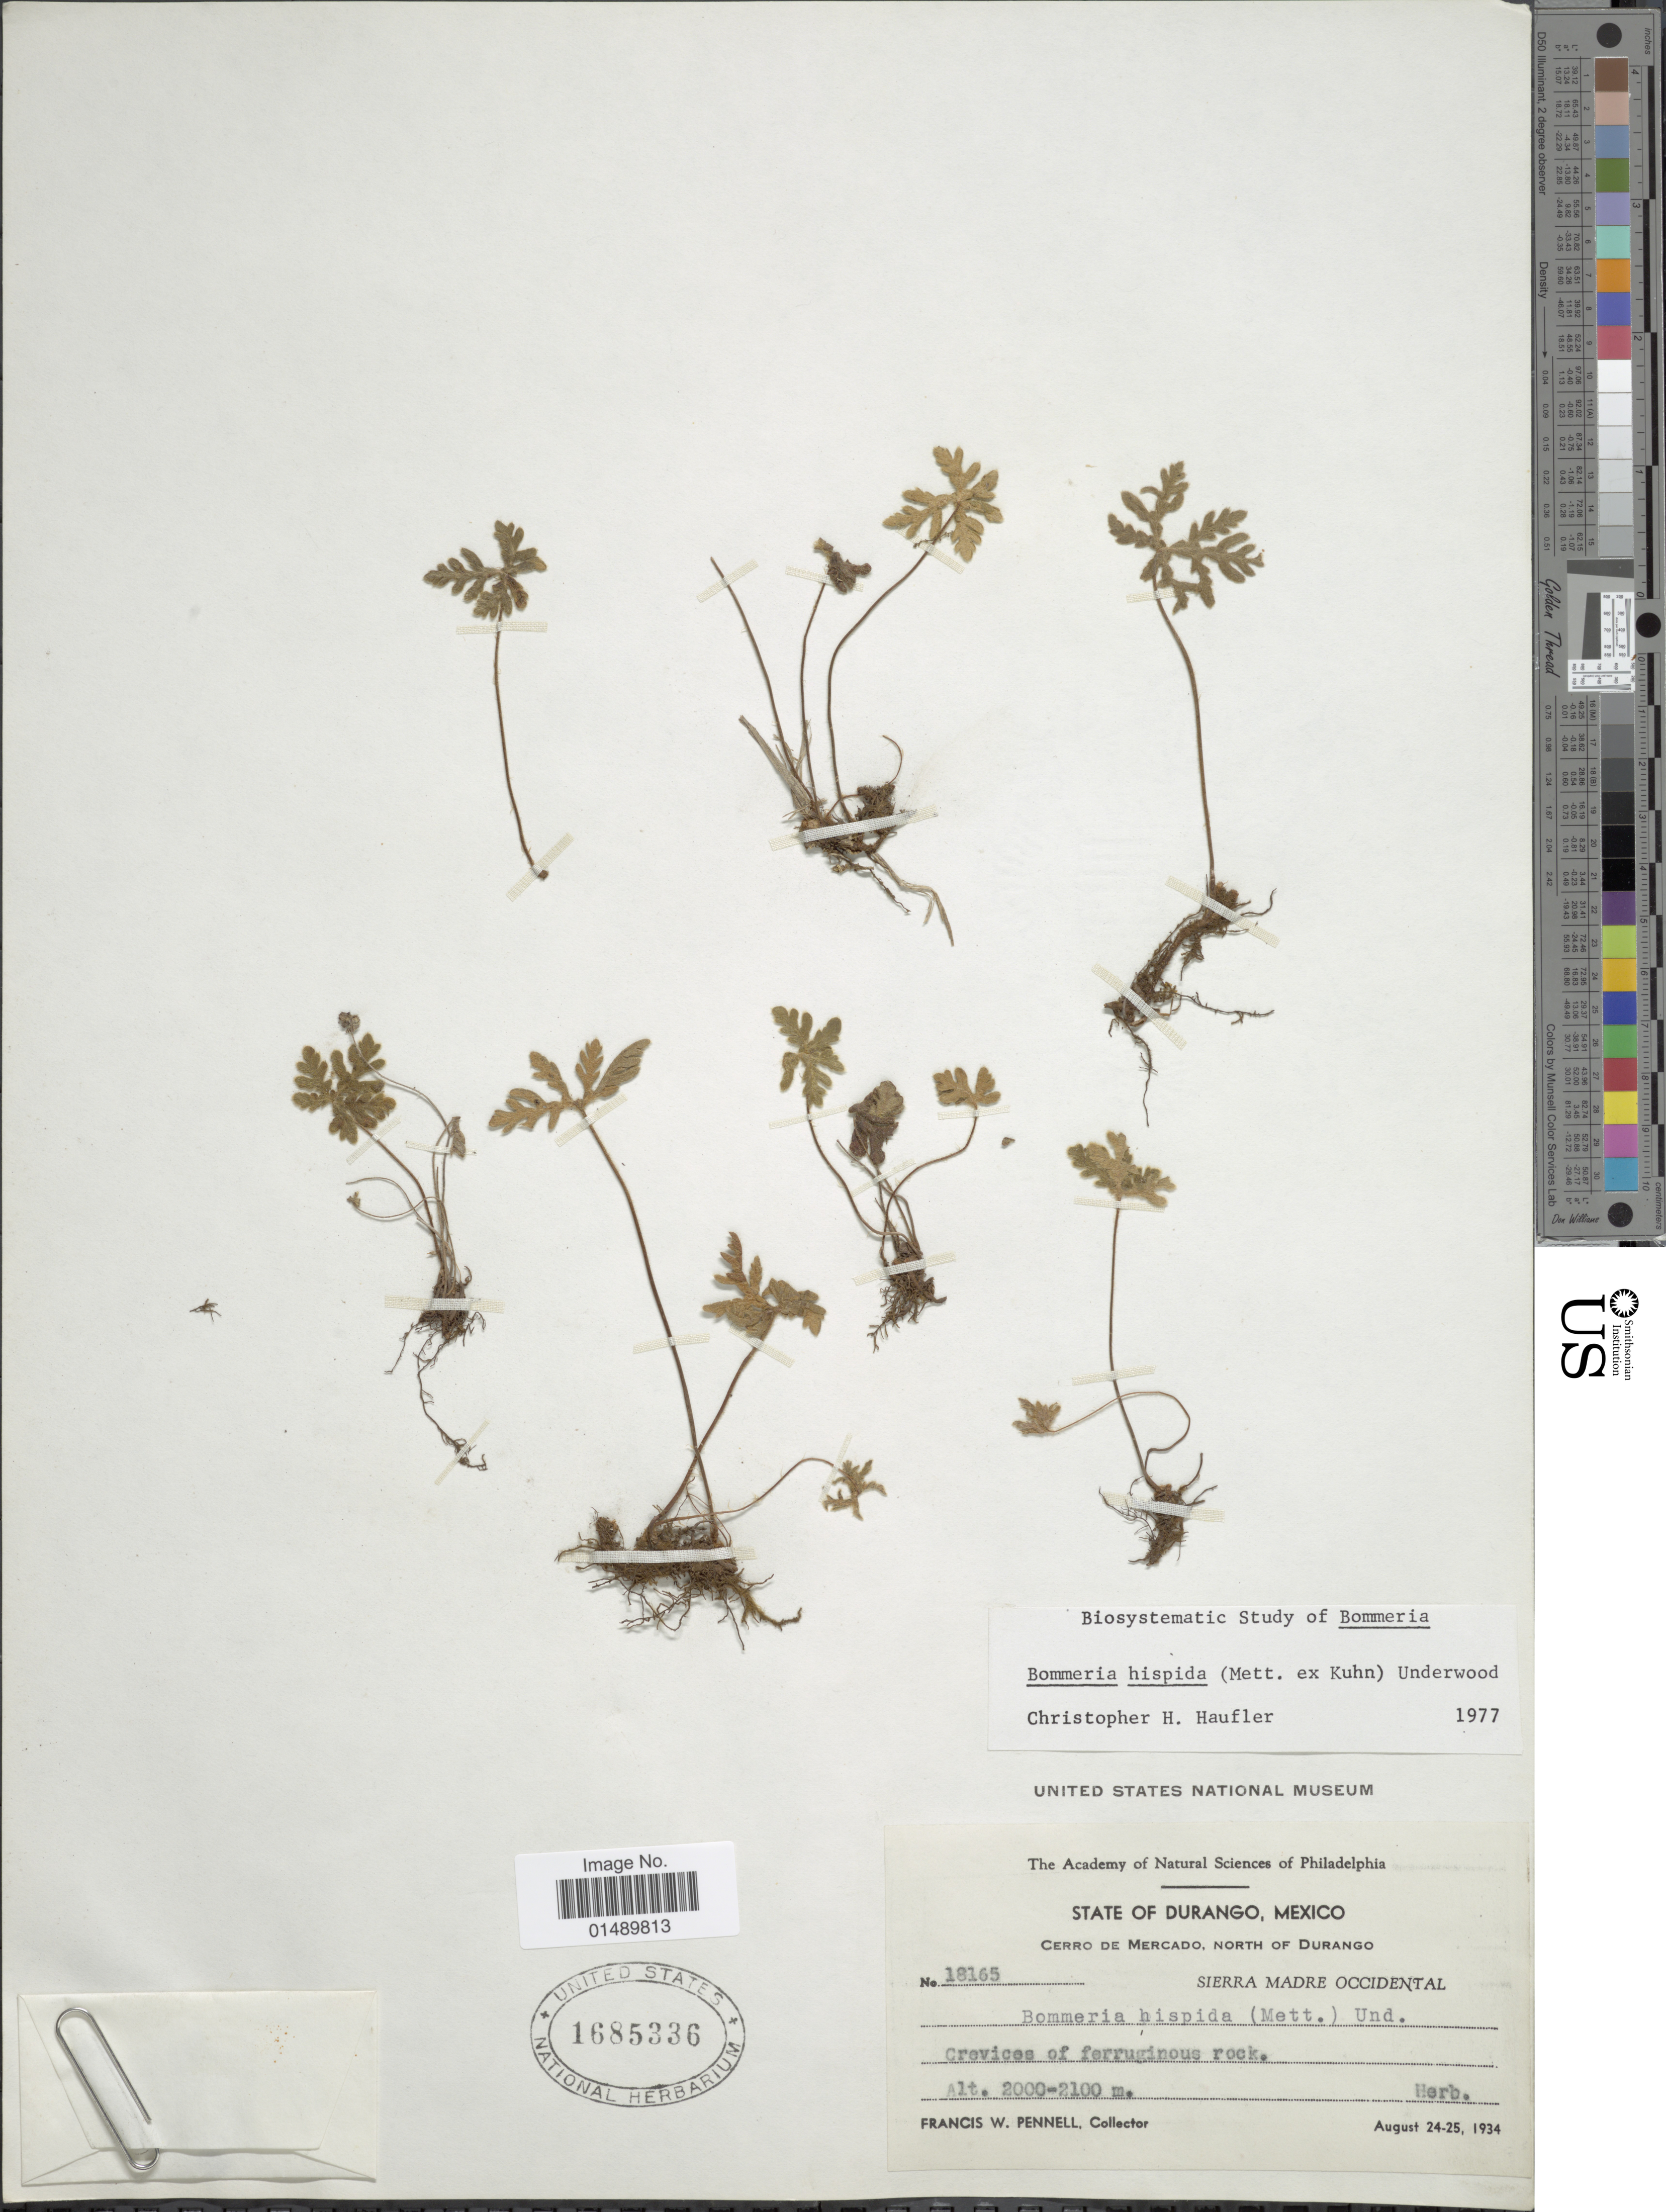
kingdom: Plantae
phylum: Tracheophyta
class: Polypodiopsida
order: Polypodiales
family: Pteridaceae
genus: Bommeria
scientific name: Bommeria hispida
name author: (Mett. ex Kuhn) Underw.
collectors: F. W. Pennell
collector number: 18165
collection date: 1934-08-24/1935-08-25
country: Mexico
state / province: Durango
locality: Mexico, Cerro de Mercado, North of Durango. Sierra Madre Occidental.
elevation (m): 2000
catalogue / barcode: US 1685336